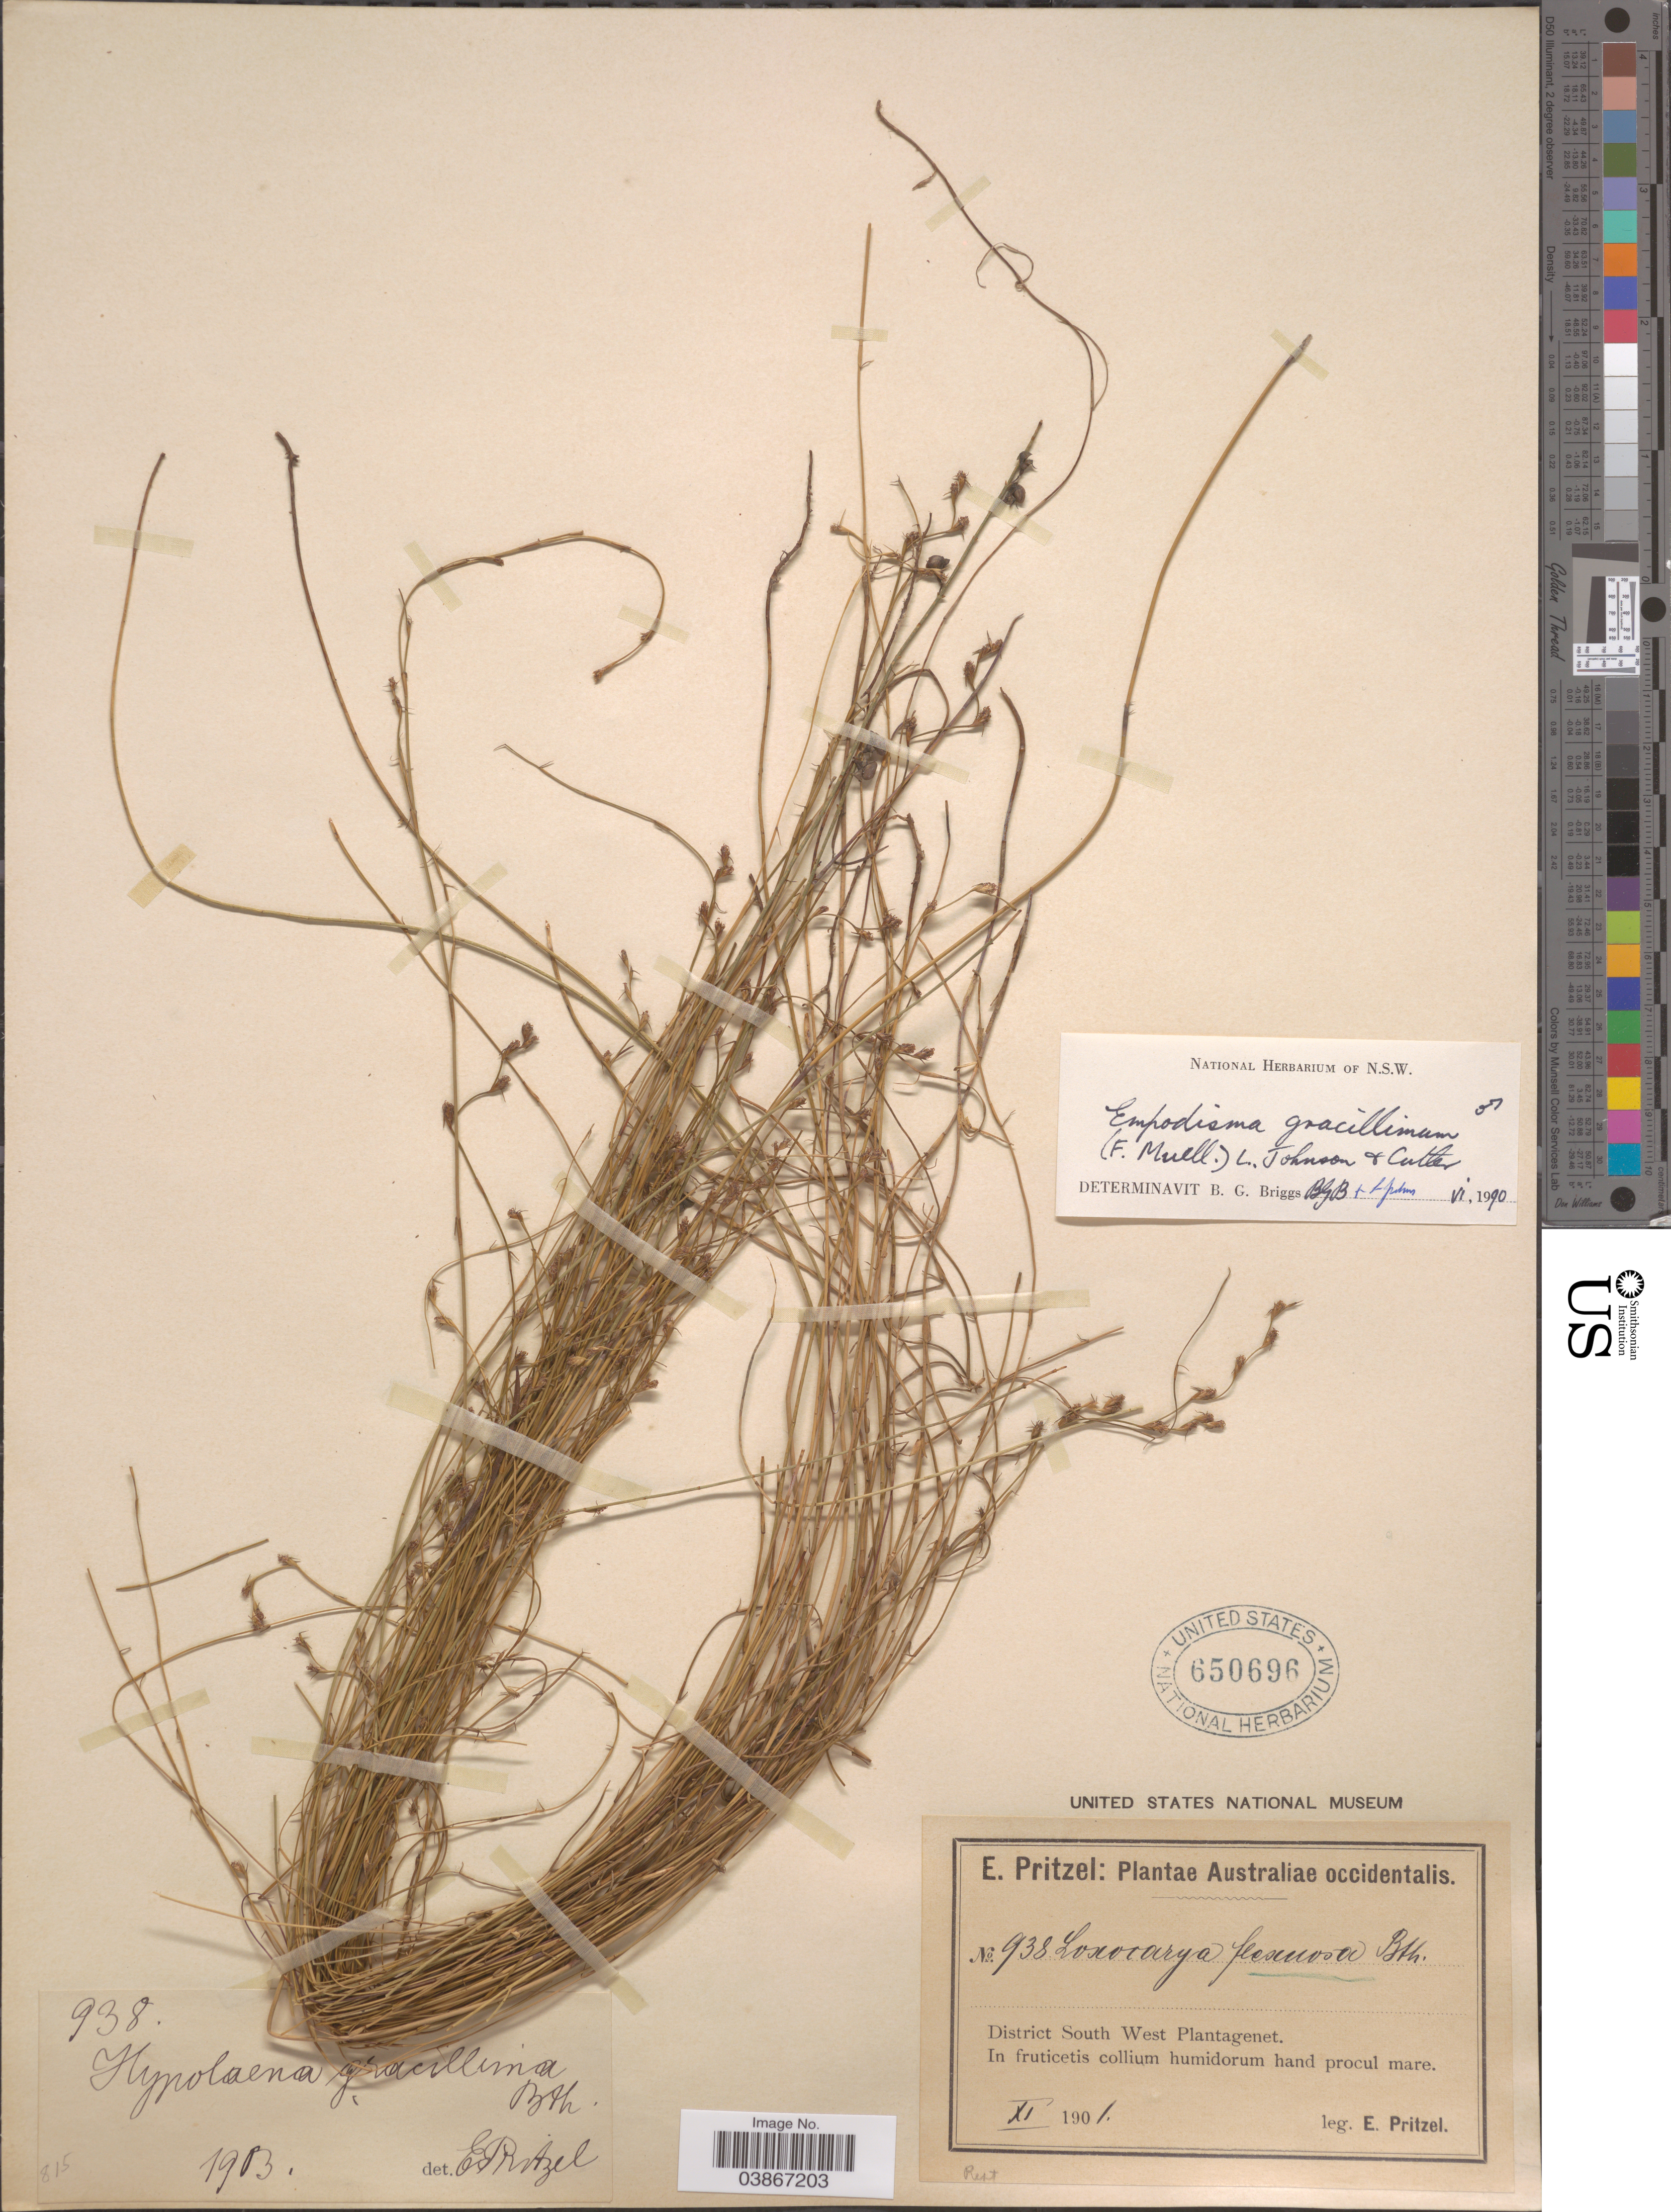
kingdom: Plantae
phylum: Tracheophyta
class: Liliopsida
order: Poales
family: Restionaceae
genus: Empodisma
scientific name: Empodisma gracillimum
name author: (F. Muell.) L.A.S. Johnson & D.F. Cutler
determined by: Briggs, Barbara G.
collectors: E. G. Pritzel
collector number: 938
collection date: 1901-11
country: Australia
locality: Australiae occidentalis. District South West Plantagenet.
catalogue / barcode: US 650696